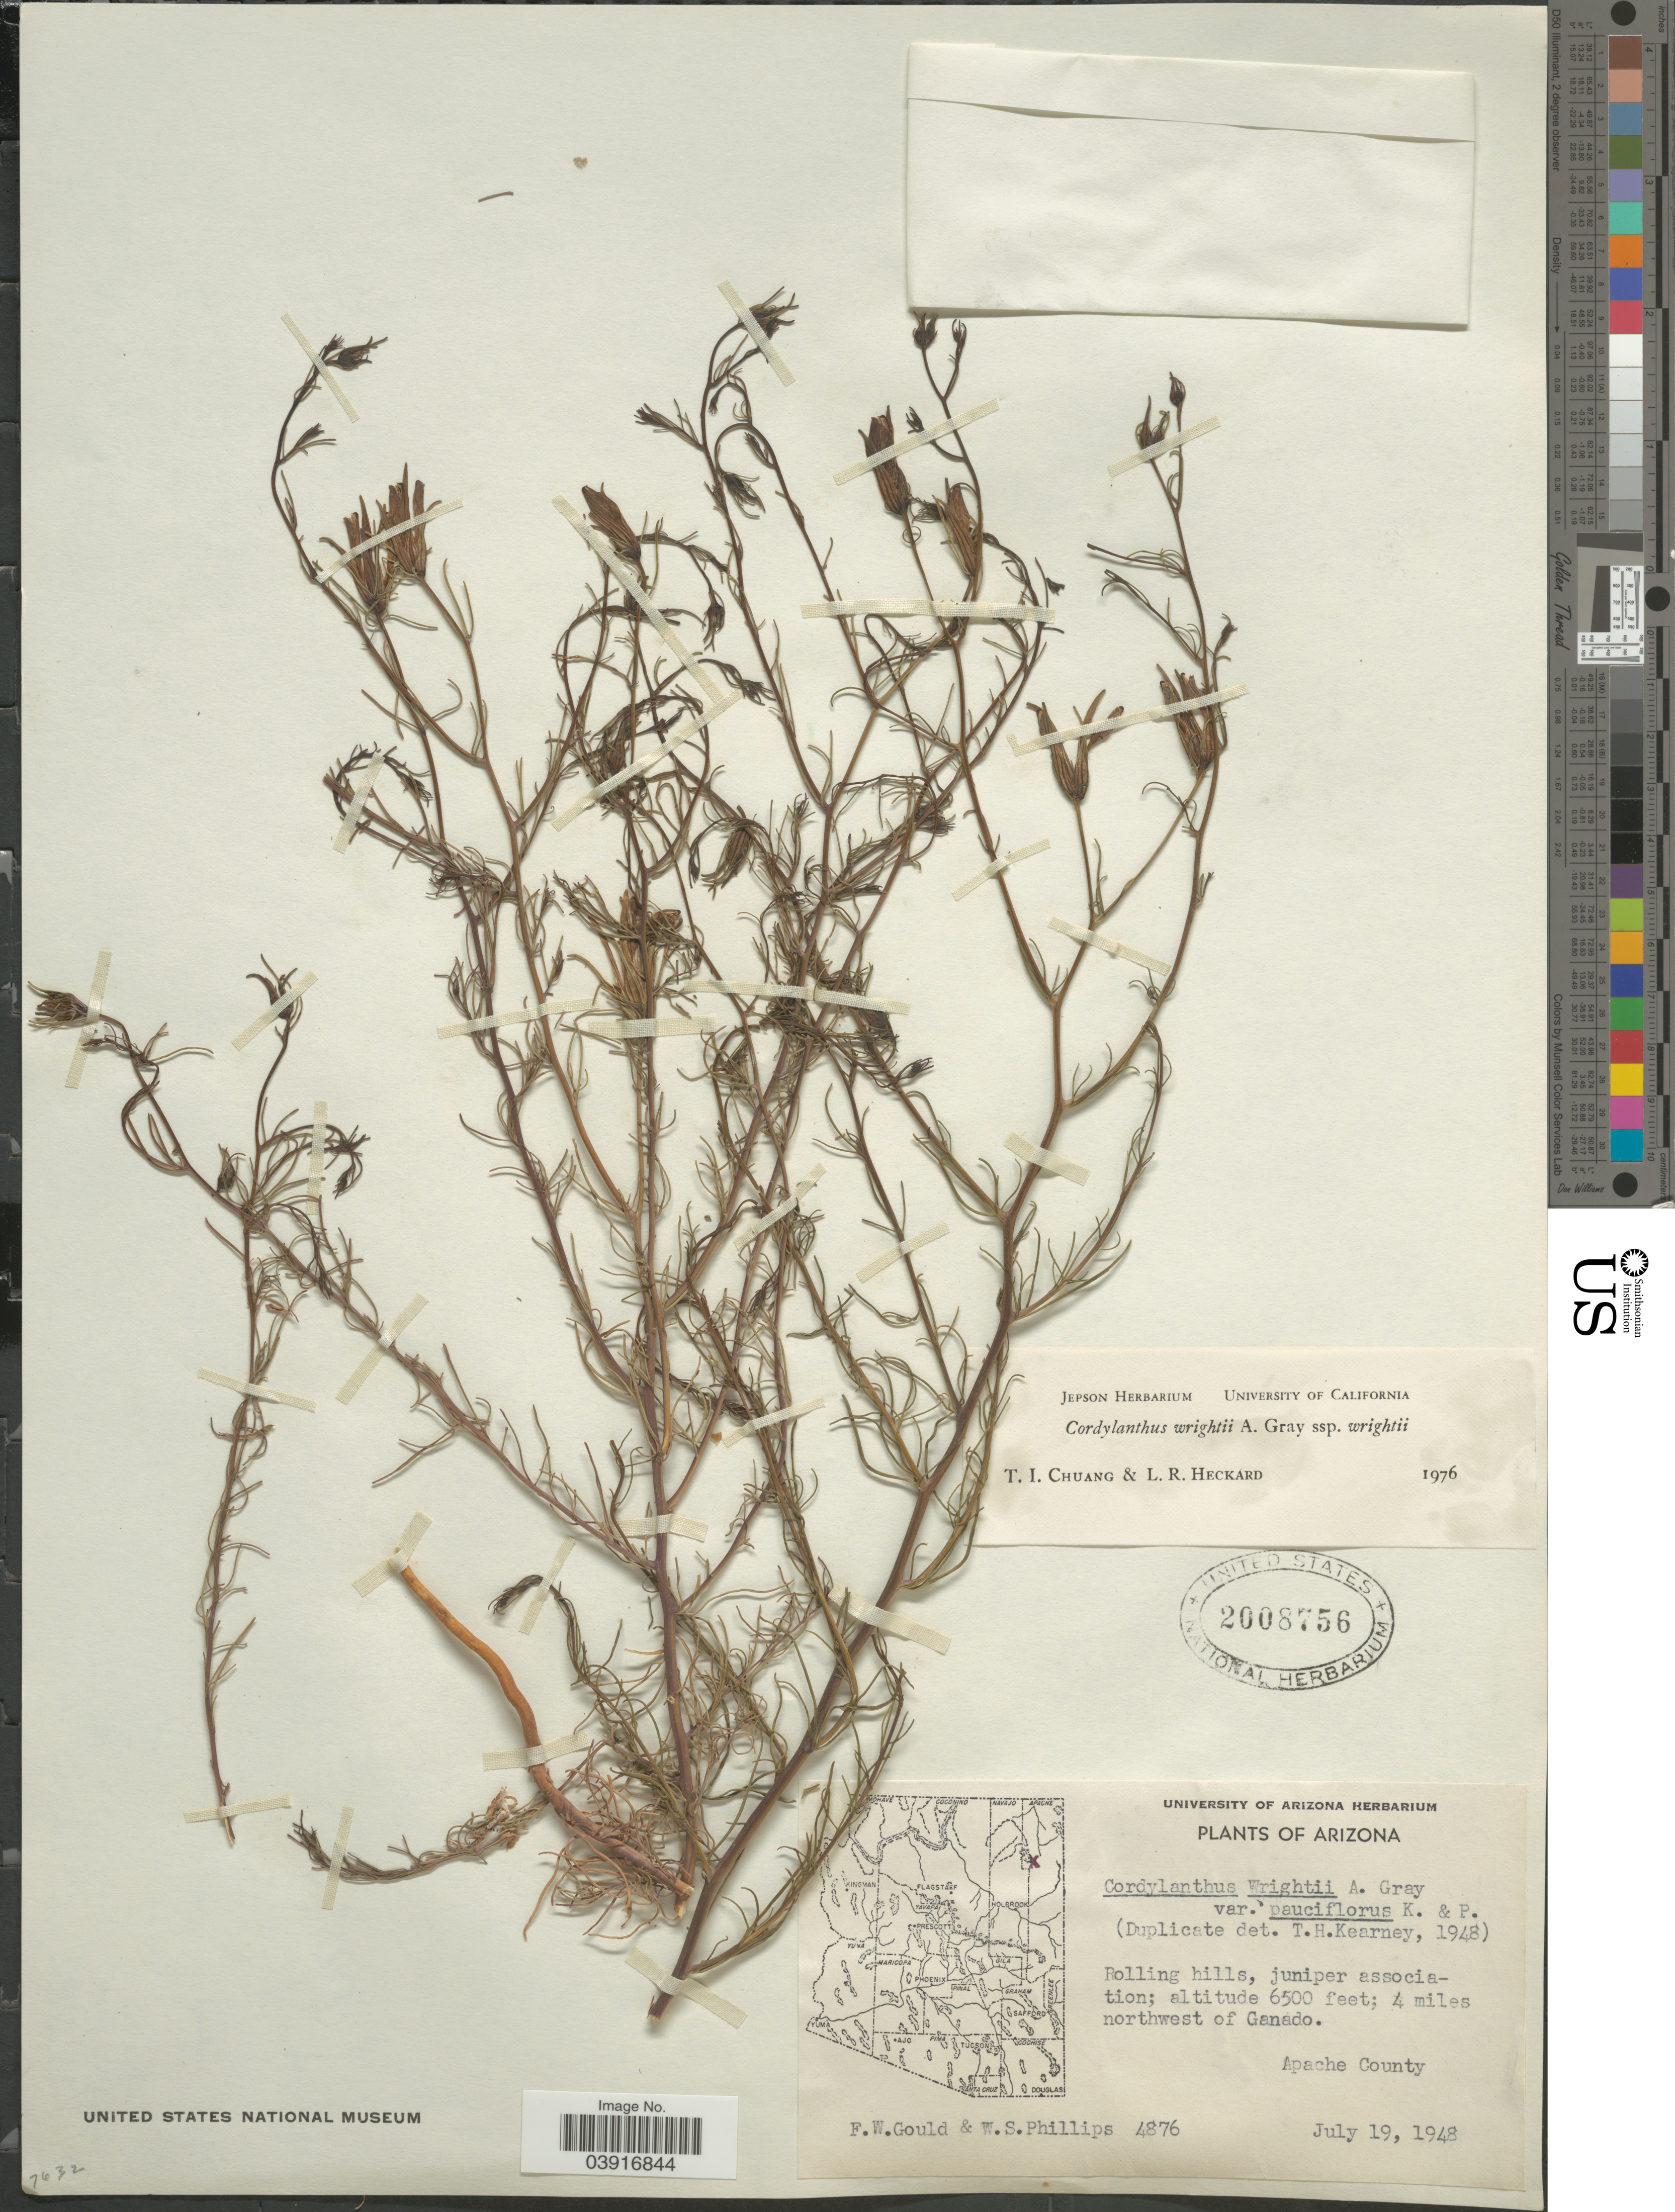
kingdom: Plantae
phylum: Tracheophyta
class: Magnoliopsida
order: Lamiales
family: Orobanchaceae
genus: Cordylanthus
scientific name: Cordylanthus wrightii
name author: A. Gray in Emory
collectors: F. W. Gould & W. S. Phillips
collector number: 4876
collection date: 1948-07-19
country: United States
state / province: Arizona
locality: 4 miles northwest of Ganado. Apache County.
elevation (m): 1981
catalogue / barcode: US 2008756